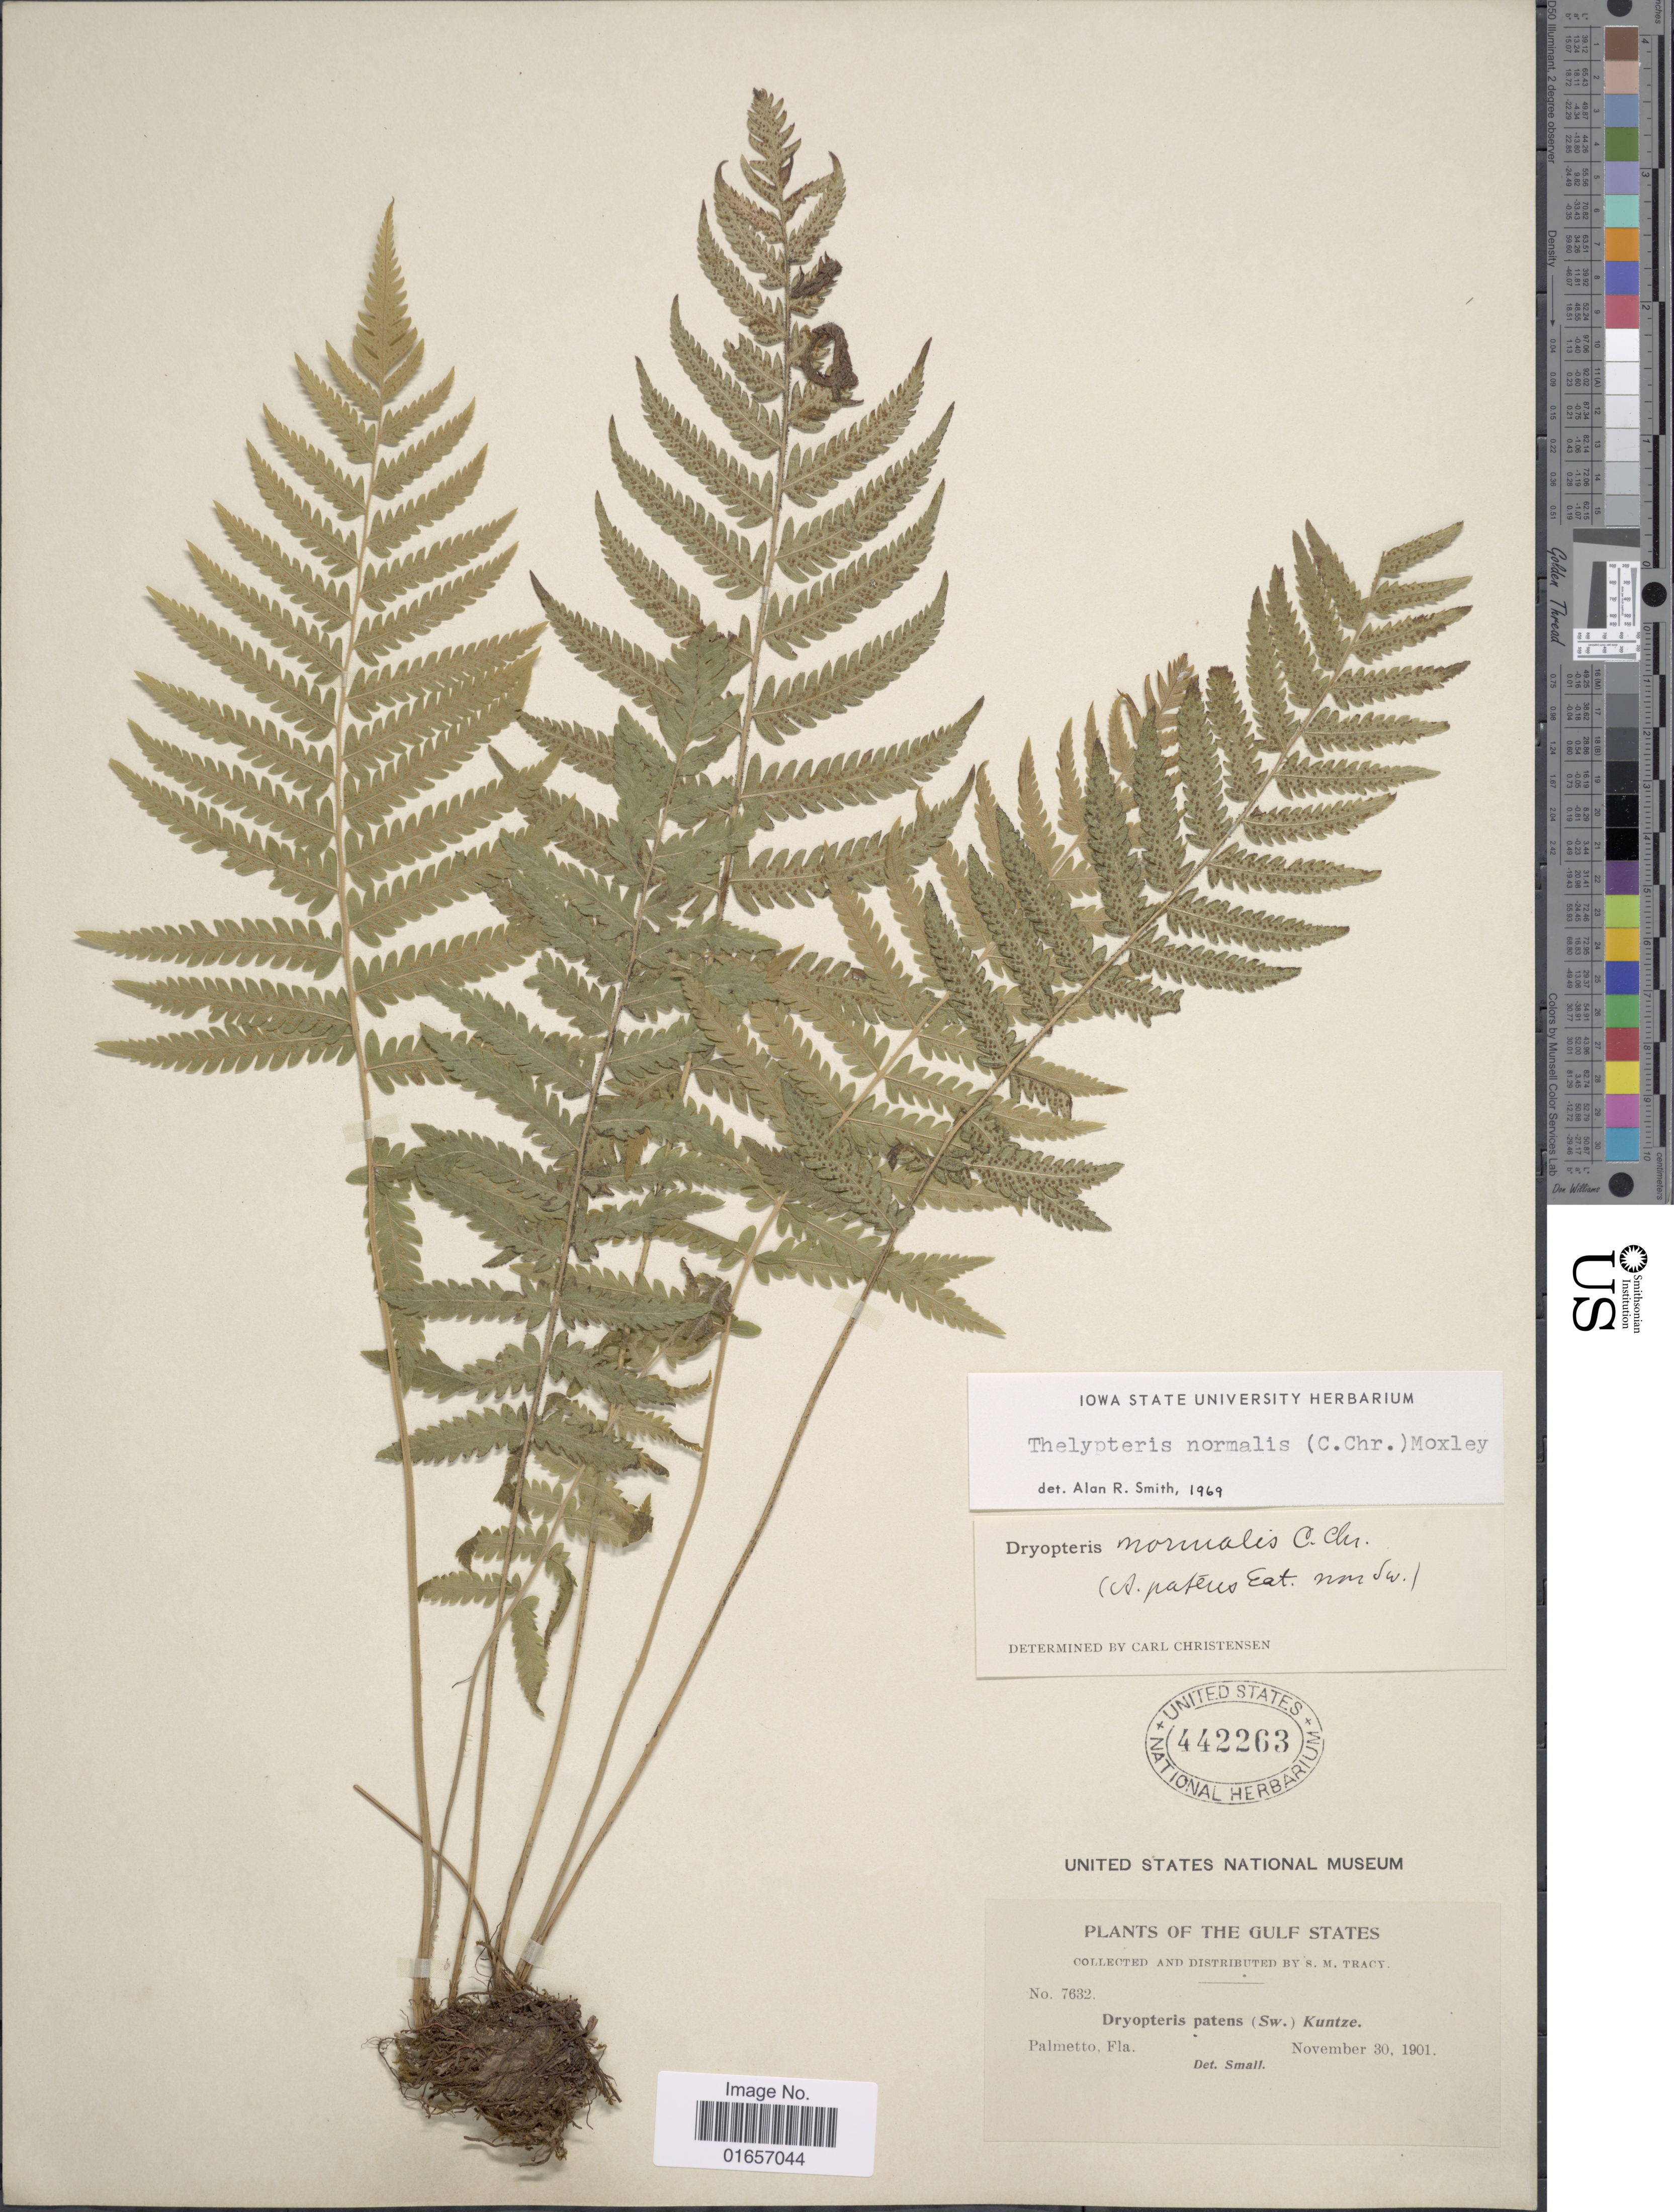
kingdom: Plantae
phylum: Tracheophyta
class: Polypodiopsida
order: Polypodiales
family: Thelypteridaceae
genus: Christella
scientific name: Christella kunthii comb. ined.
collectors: S. Stracy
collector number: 7632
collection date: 1901-11-30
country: United States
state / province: Florida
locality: The Gulf States, Palmetto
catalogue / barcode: US 442263